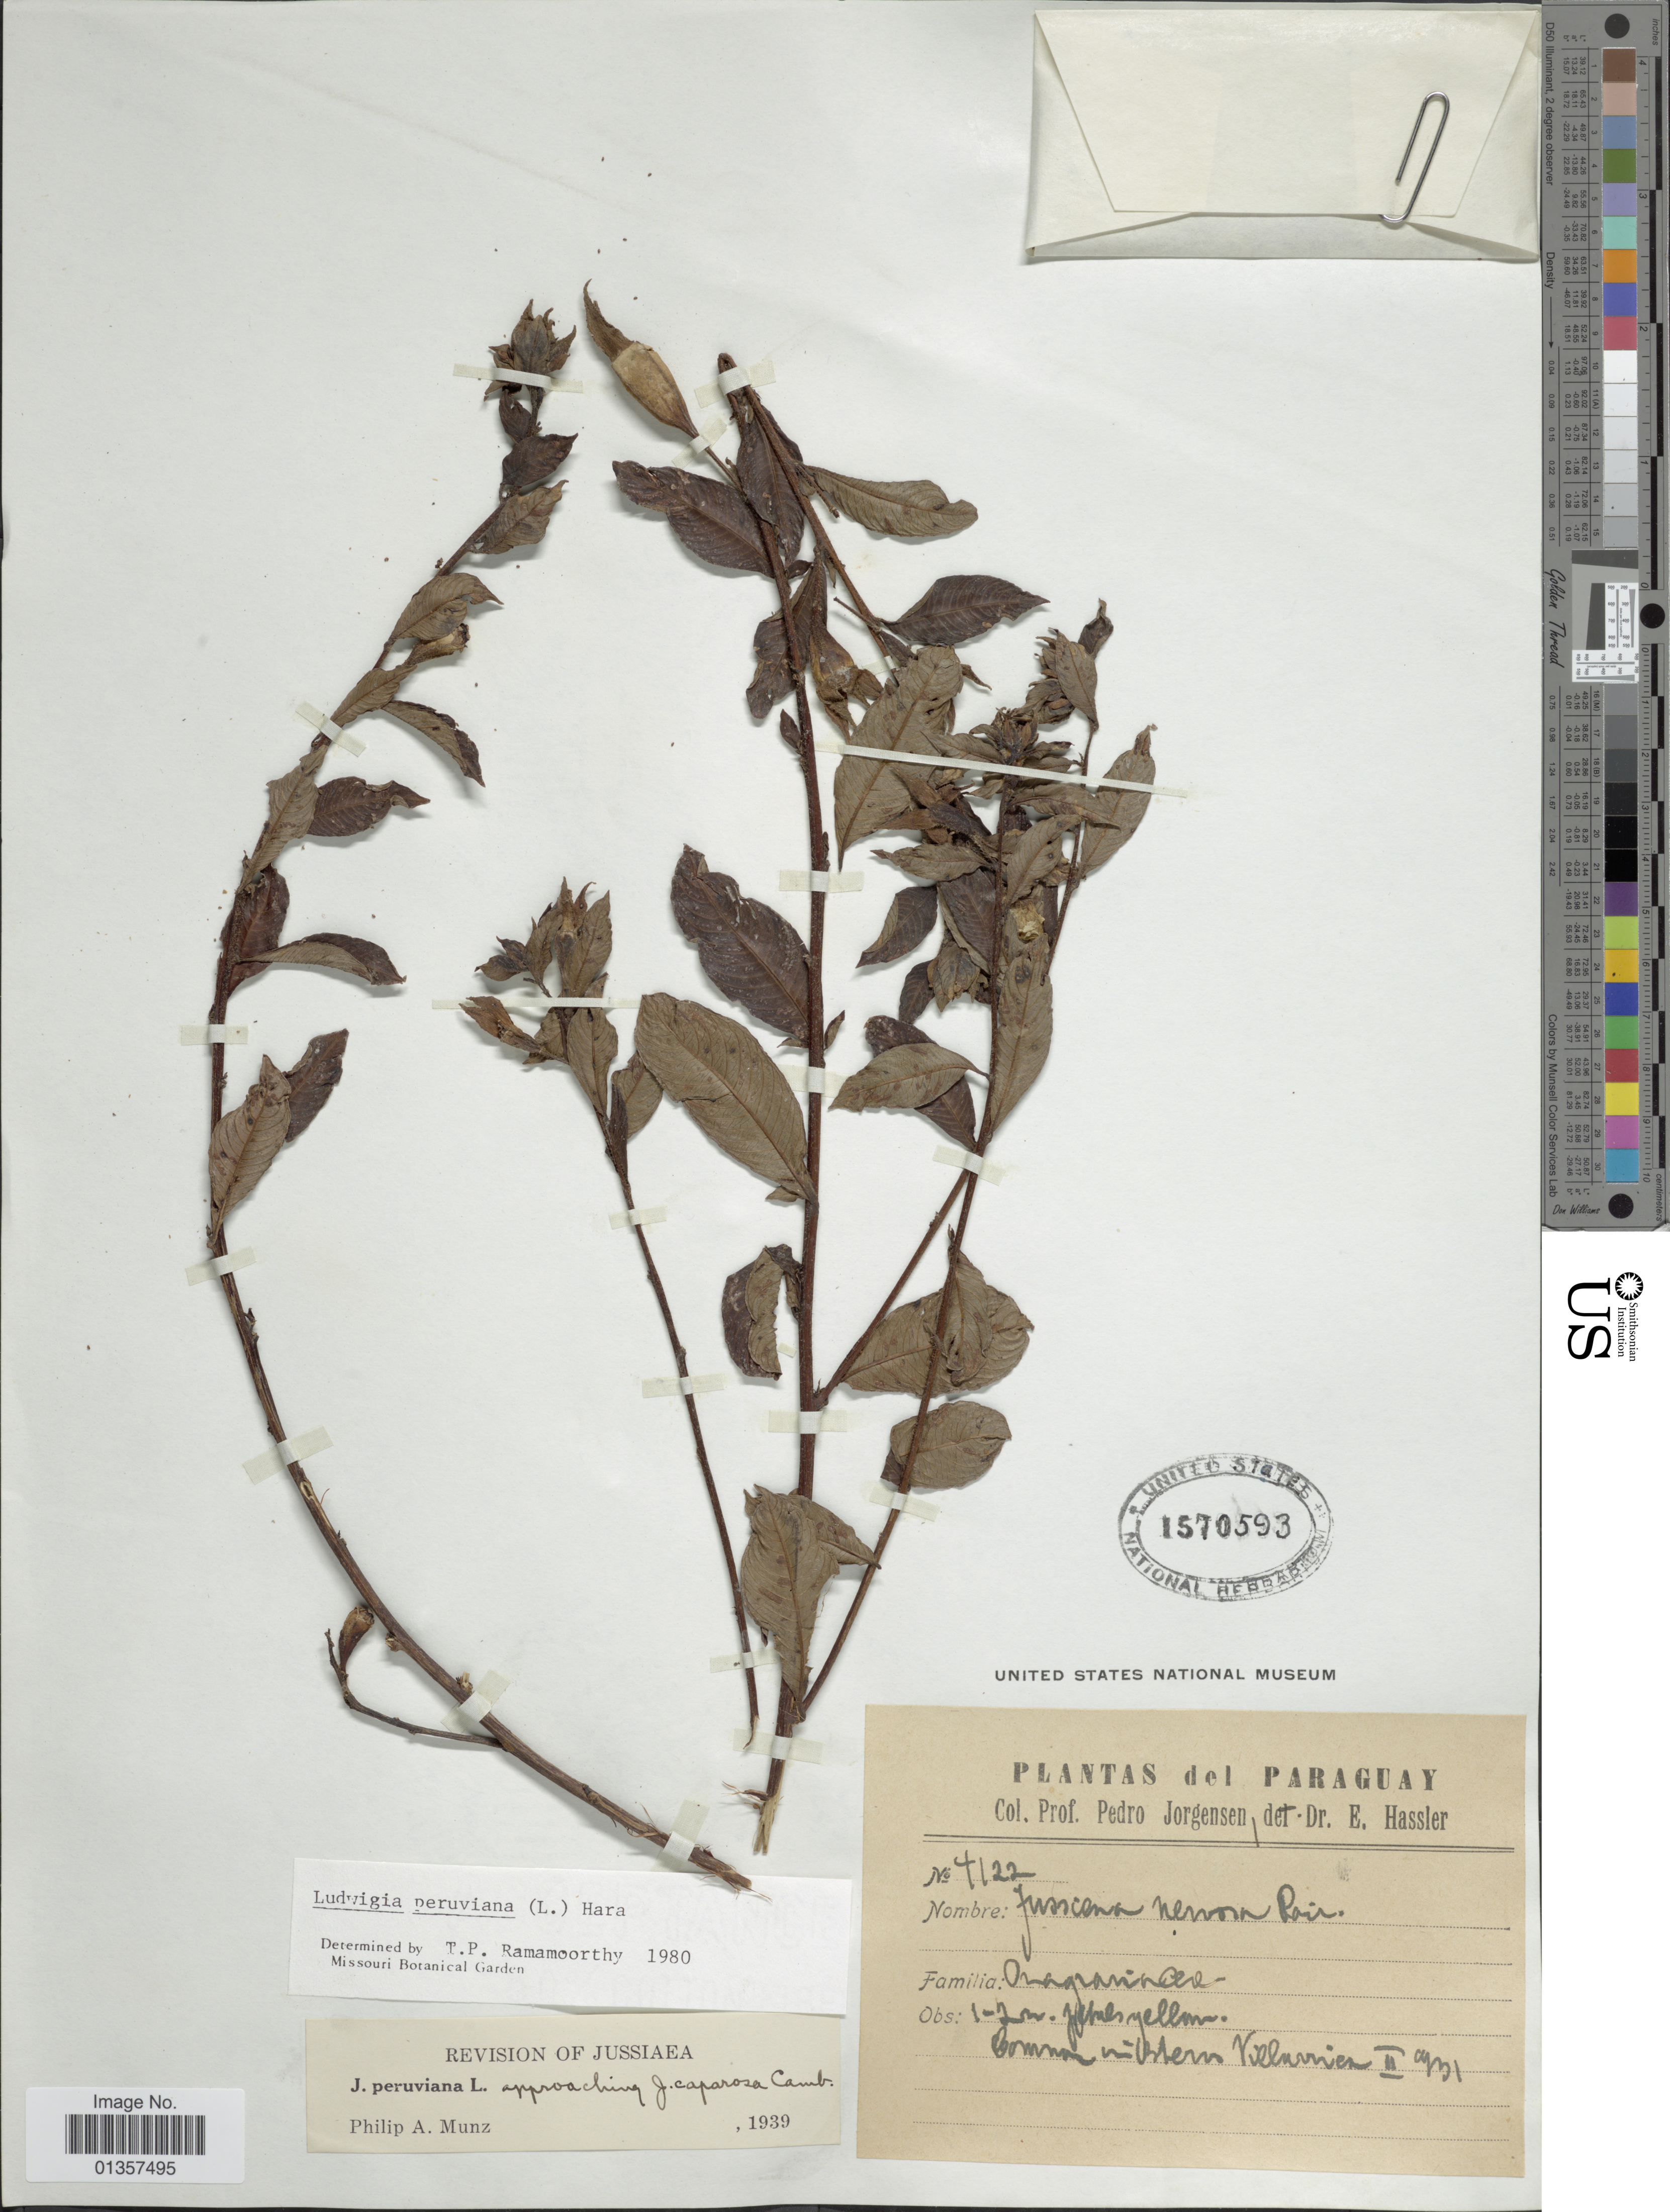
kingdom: Plantae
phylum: Tracheophyta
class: Magnoliopsida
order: Myrtales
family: Onagraceae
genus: Ludwigia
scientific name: Ludwigia peruviana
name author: (L.) H. Hara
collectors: P. Jörgensen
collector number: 4122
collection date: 1931-02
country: Paraguay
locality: [illegible text] Villarrica.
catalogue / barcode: US 1570593